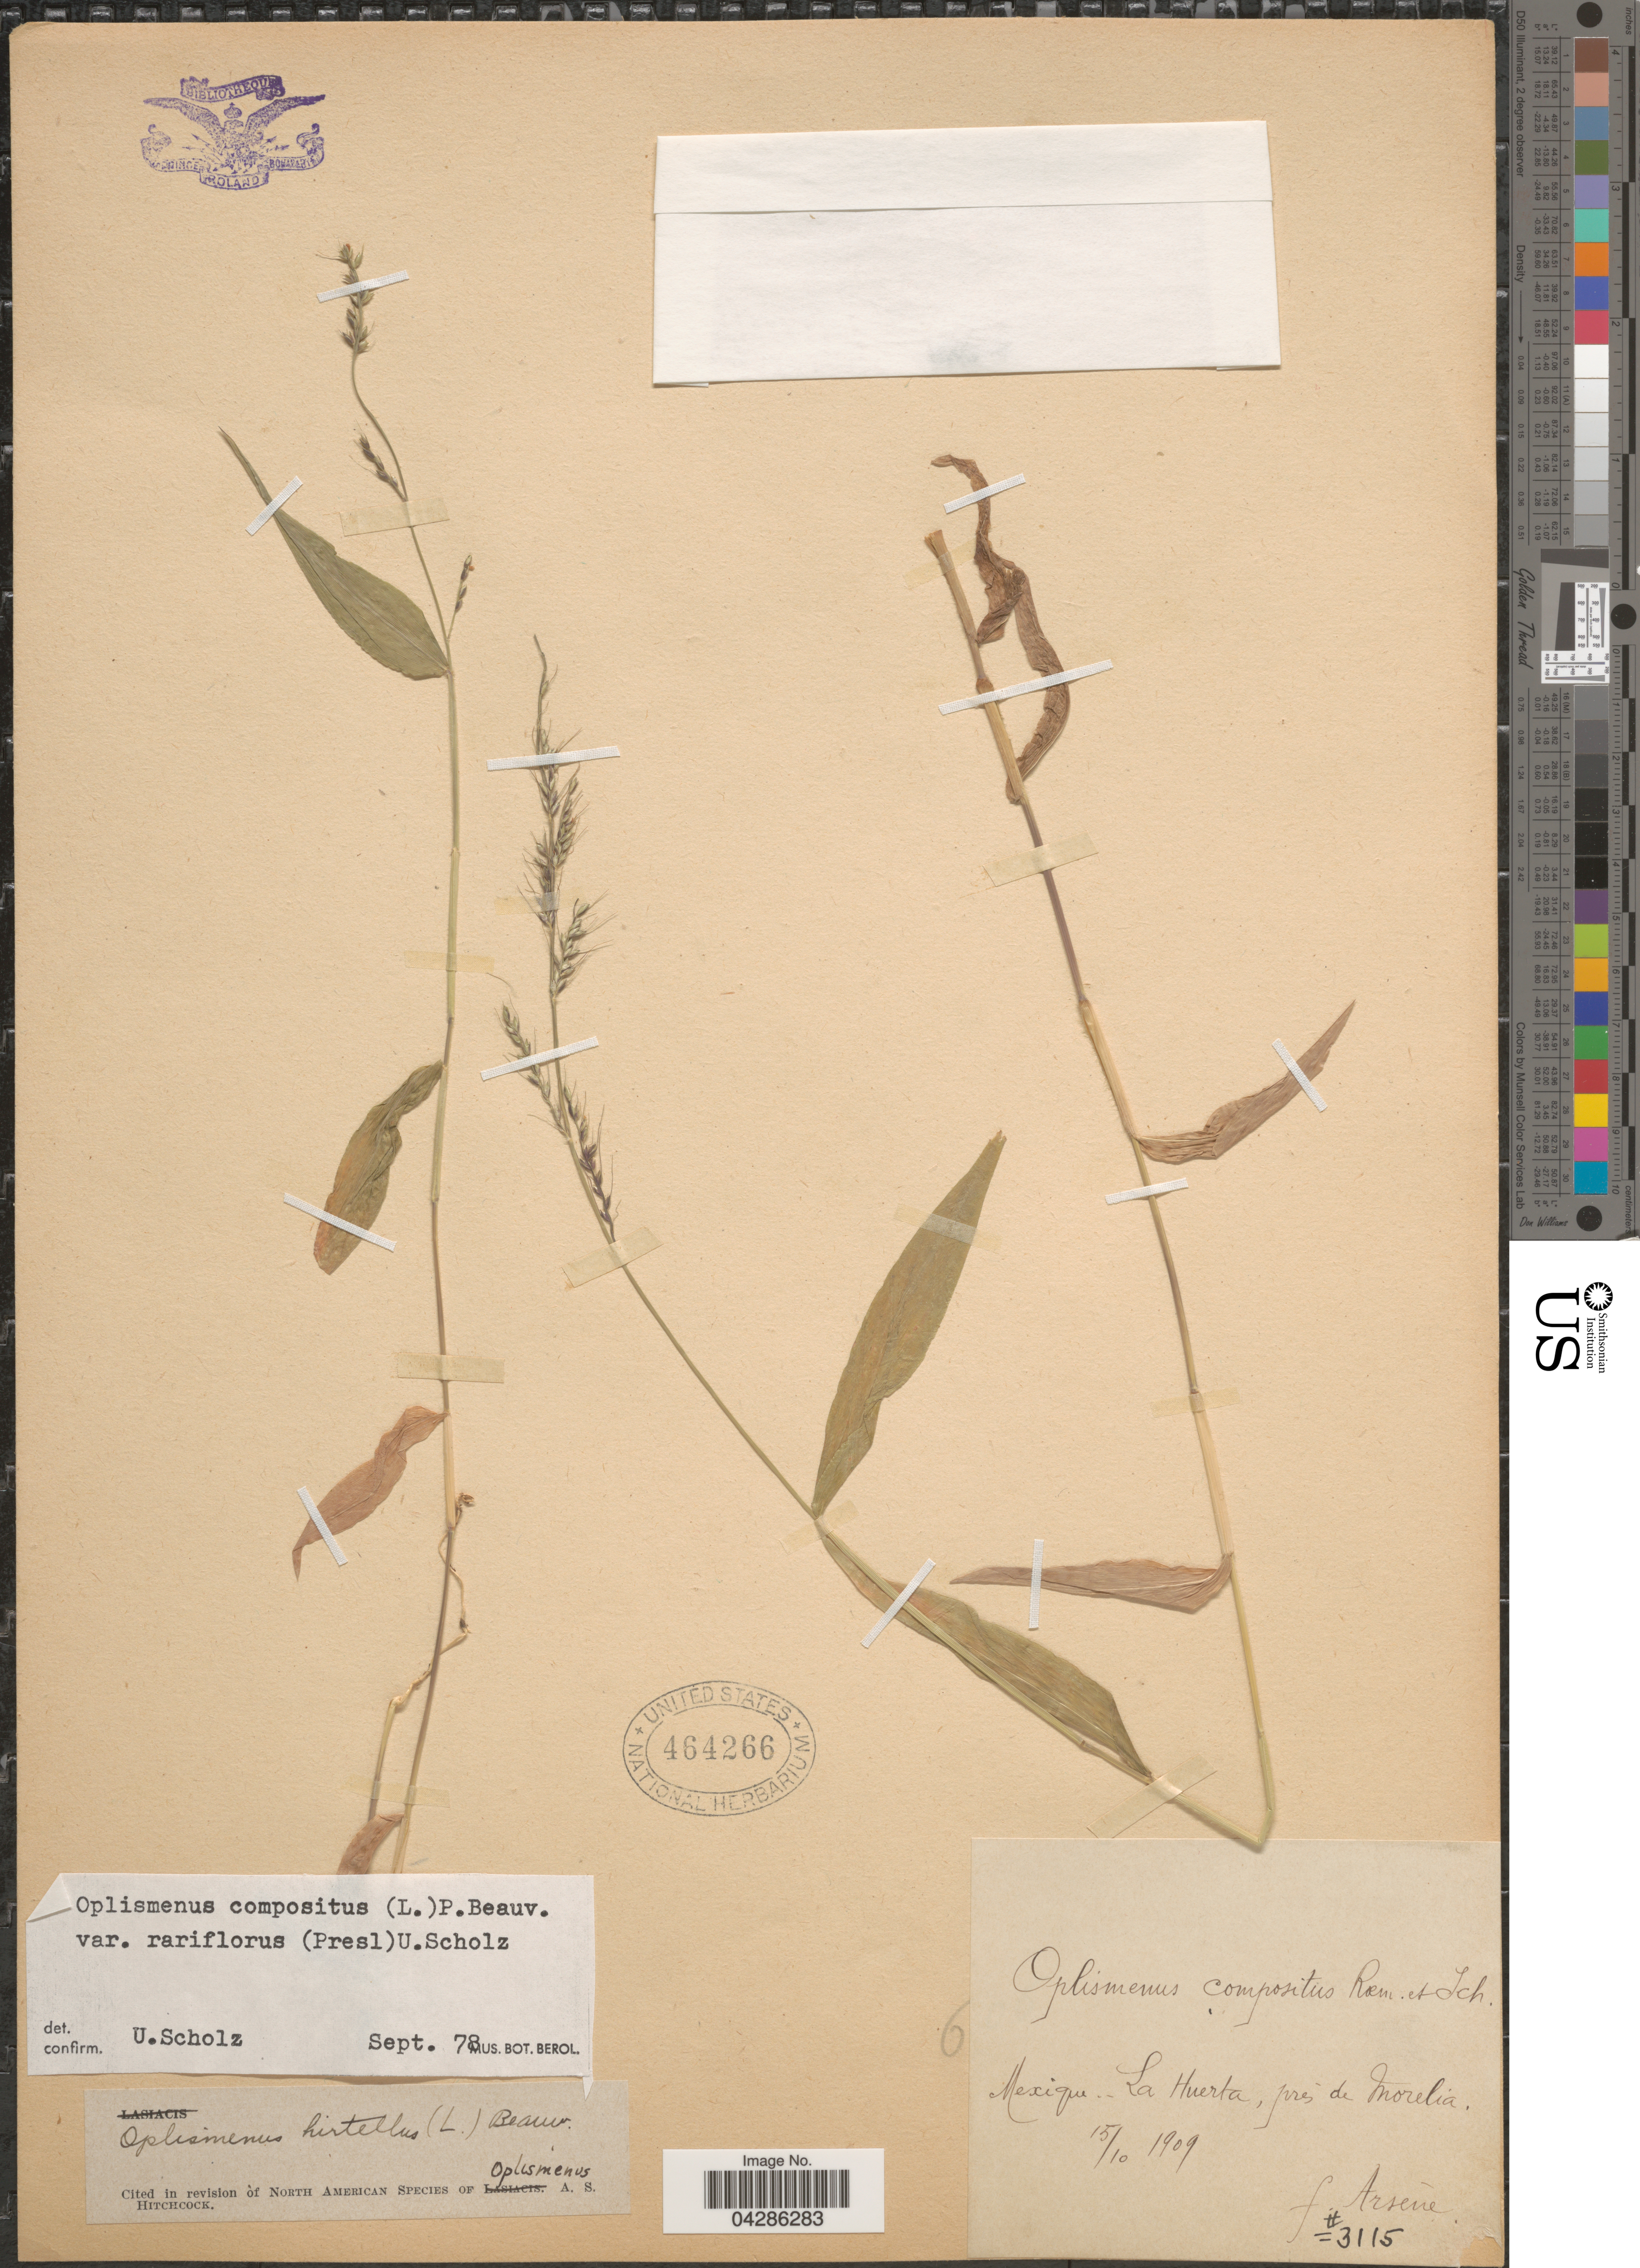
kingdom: Plantae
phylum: Tracheophyta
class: Liliopsida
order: Poales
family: Poaceae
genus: Oplismenus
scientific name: Oplismenus compositus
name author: (L.) P. Beauv.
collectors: F. Arsène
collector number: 3115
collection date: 1909-10-15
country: Mexico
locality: Mexique-La Huerta, prés de Morelia.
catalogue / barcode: US 464266